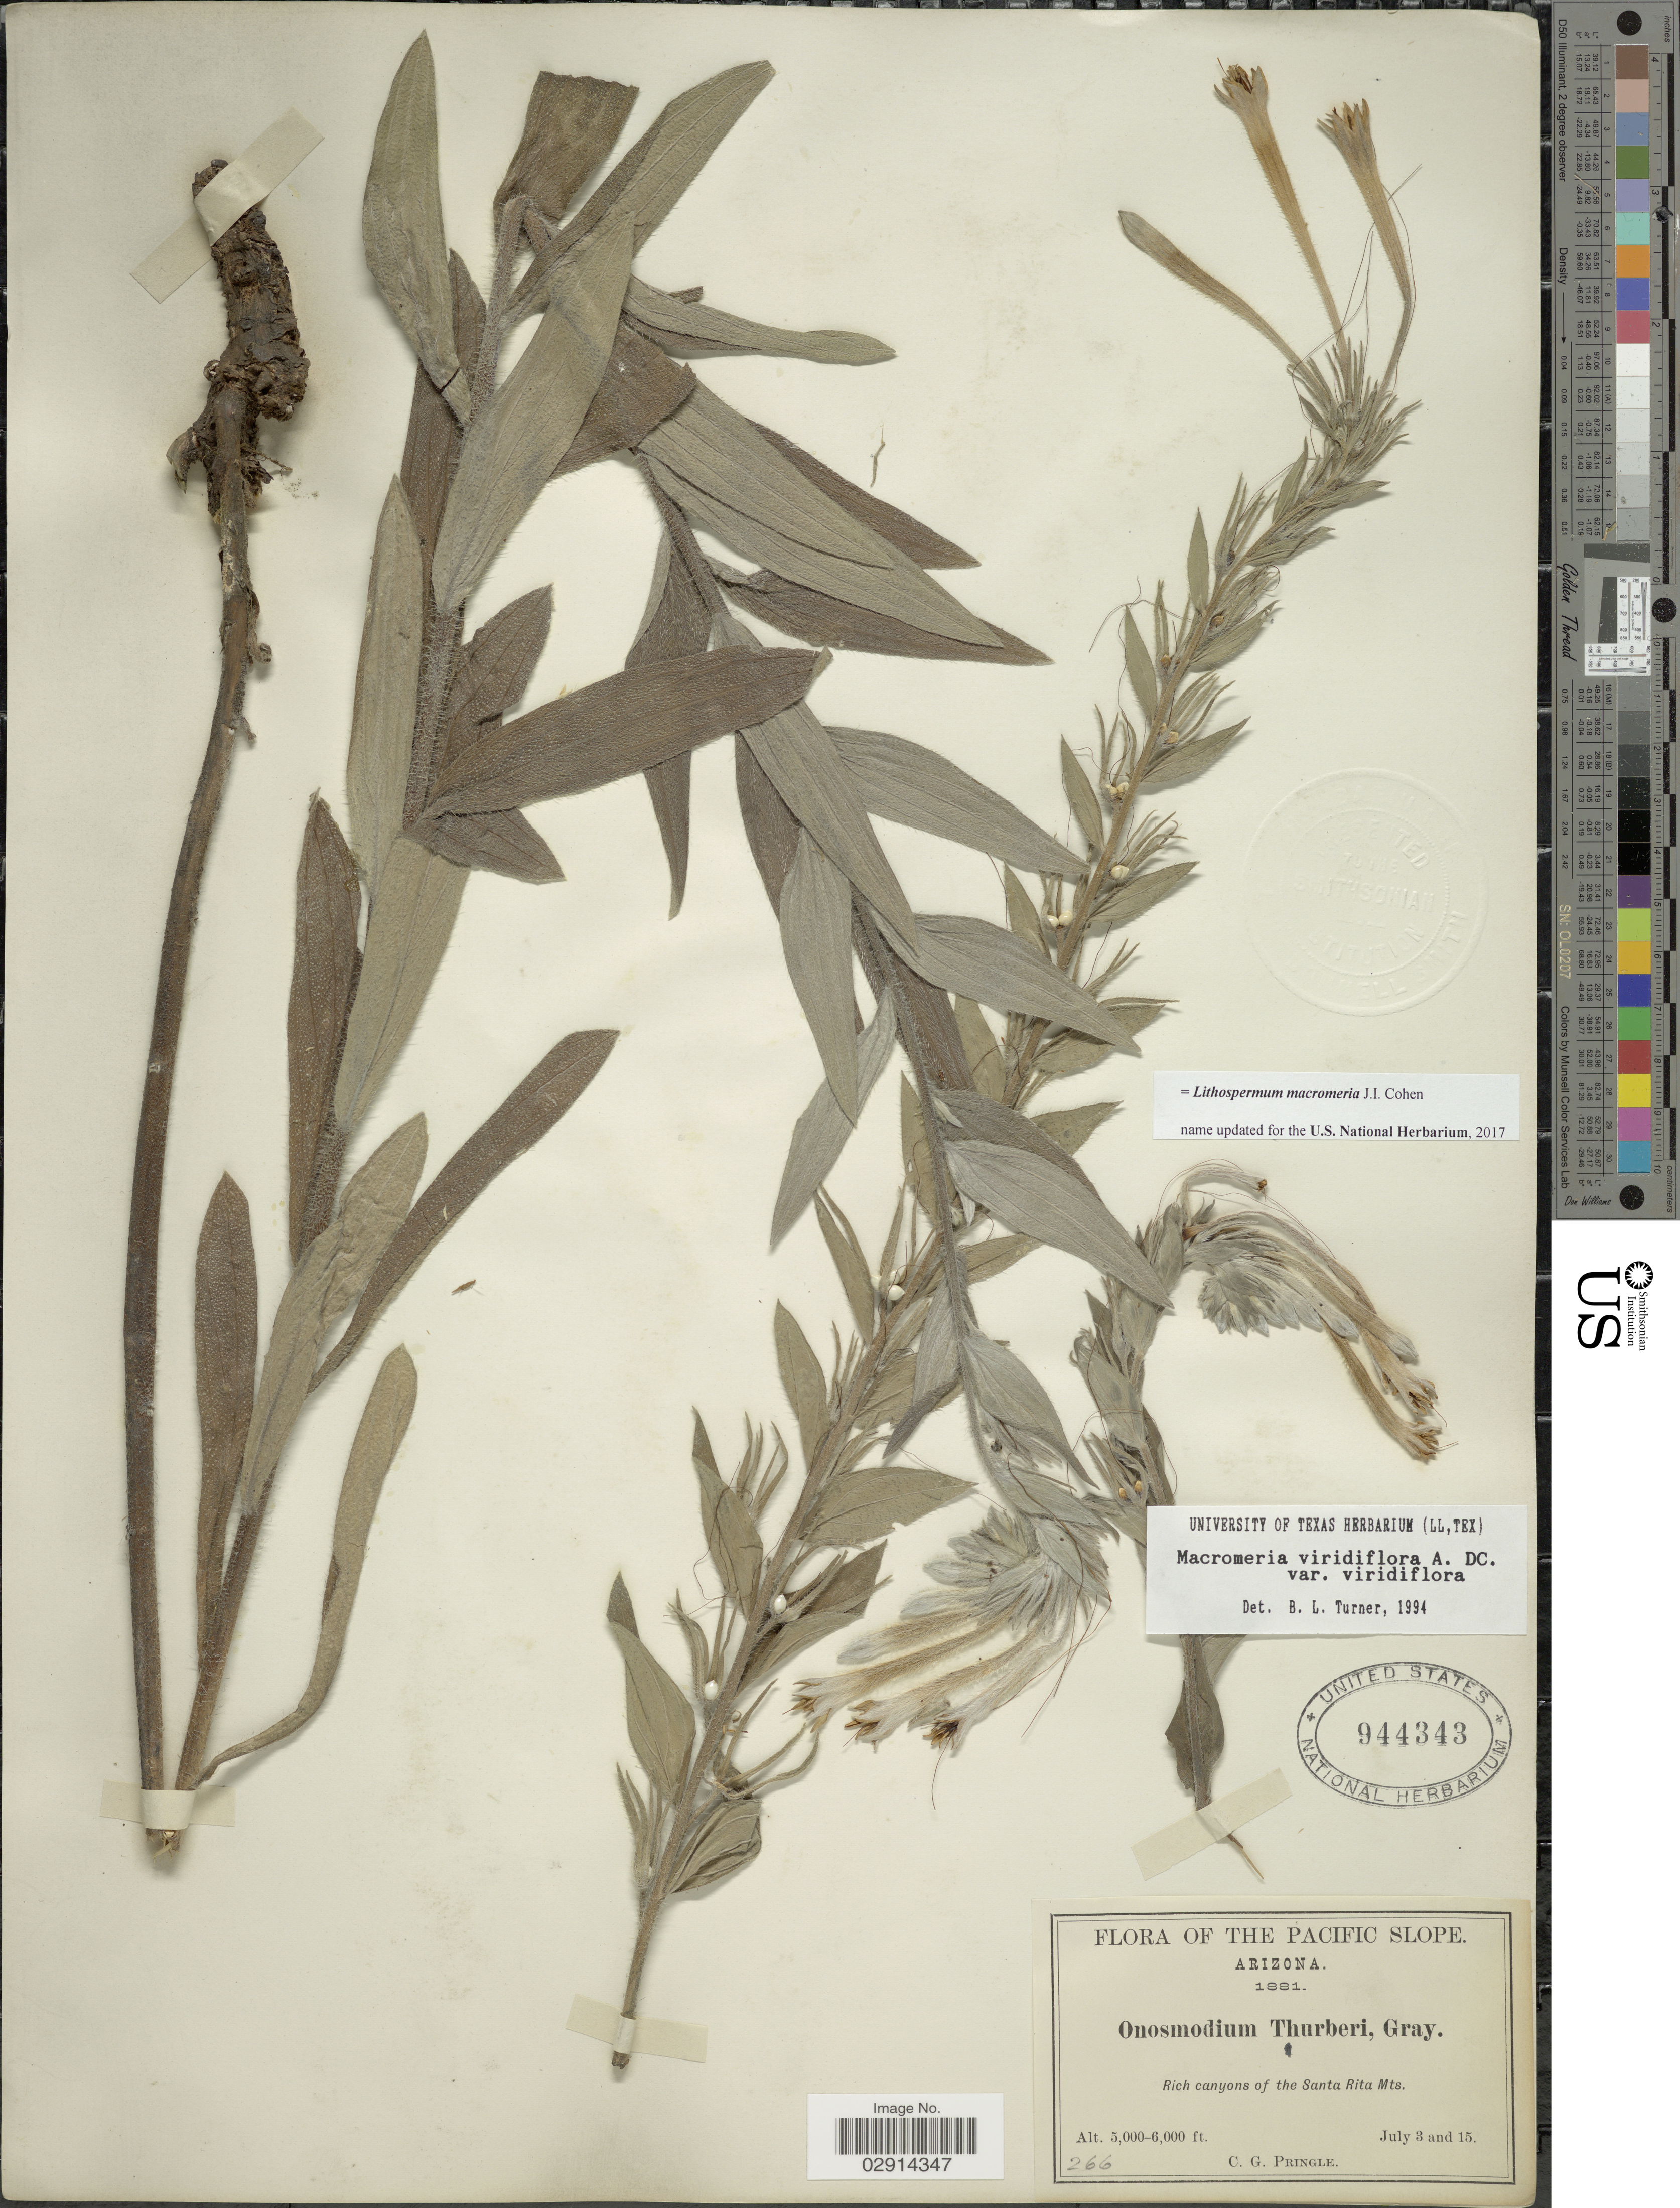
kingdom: Plantae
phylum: Tracheophyta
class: Magnoliopsida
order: Boraginales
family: Boraginaceae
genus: Lithospermum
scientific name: Lithospermum macromeria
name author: Cohen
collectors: C. G. Pringle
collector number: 266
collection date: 1881-07-03/1881-07-15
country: United States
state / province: Arizona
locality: Rich canyons of the Santa Rita Mts.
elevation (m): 1524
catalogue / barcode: US 944343